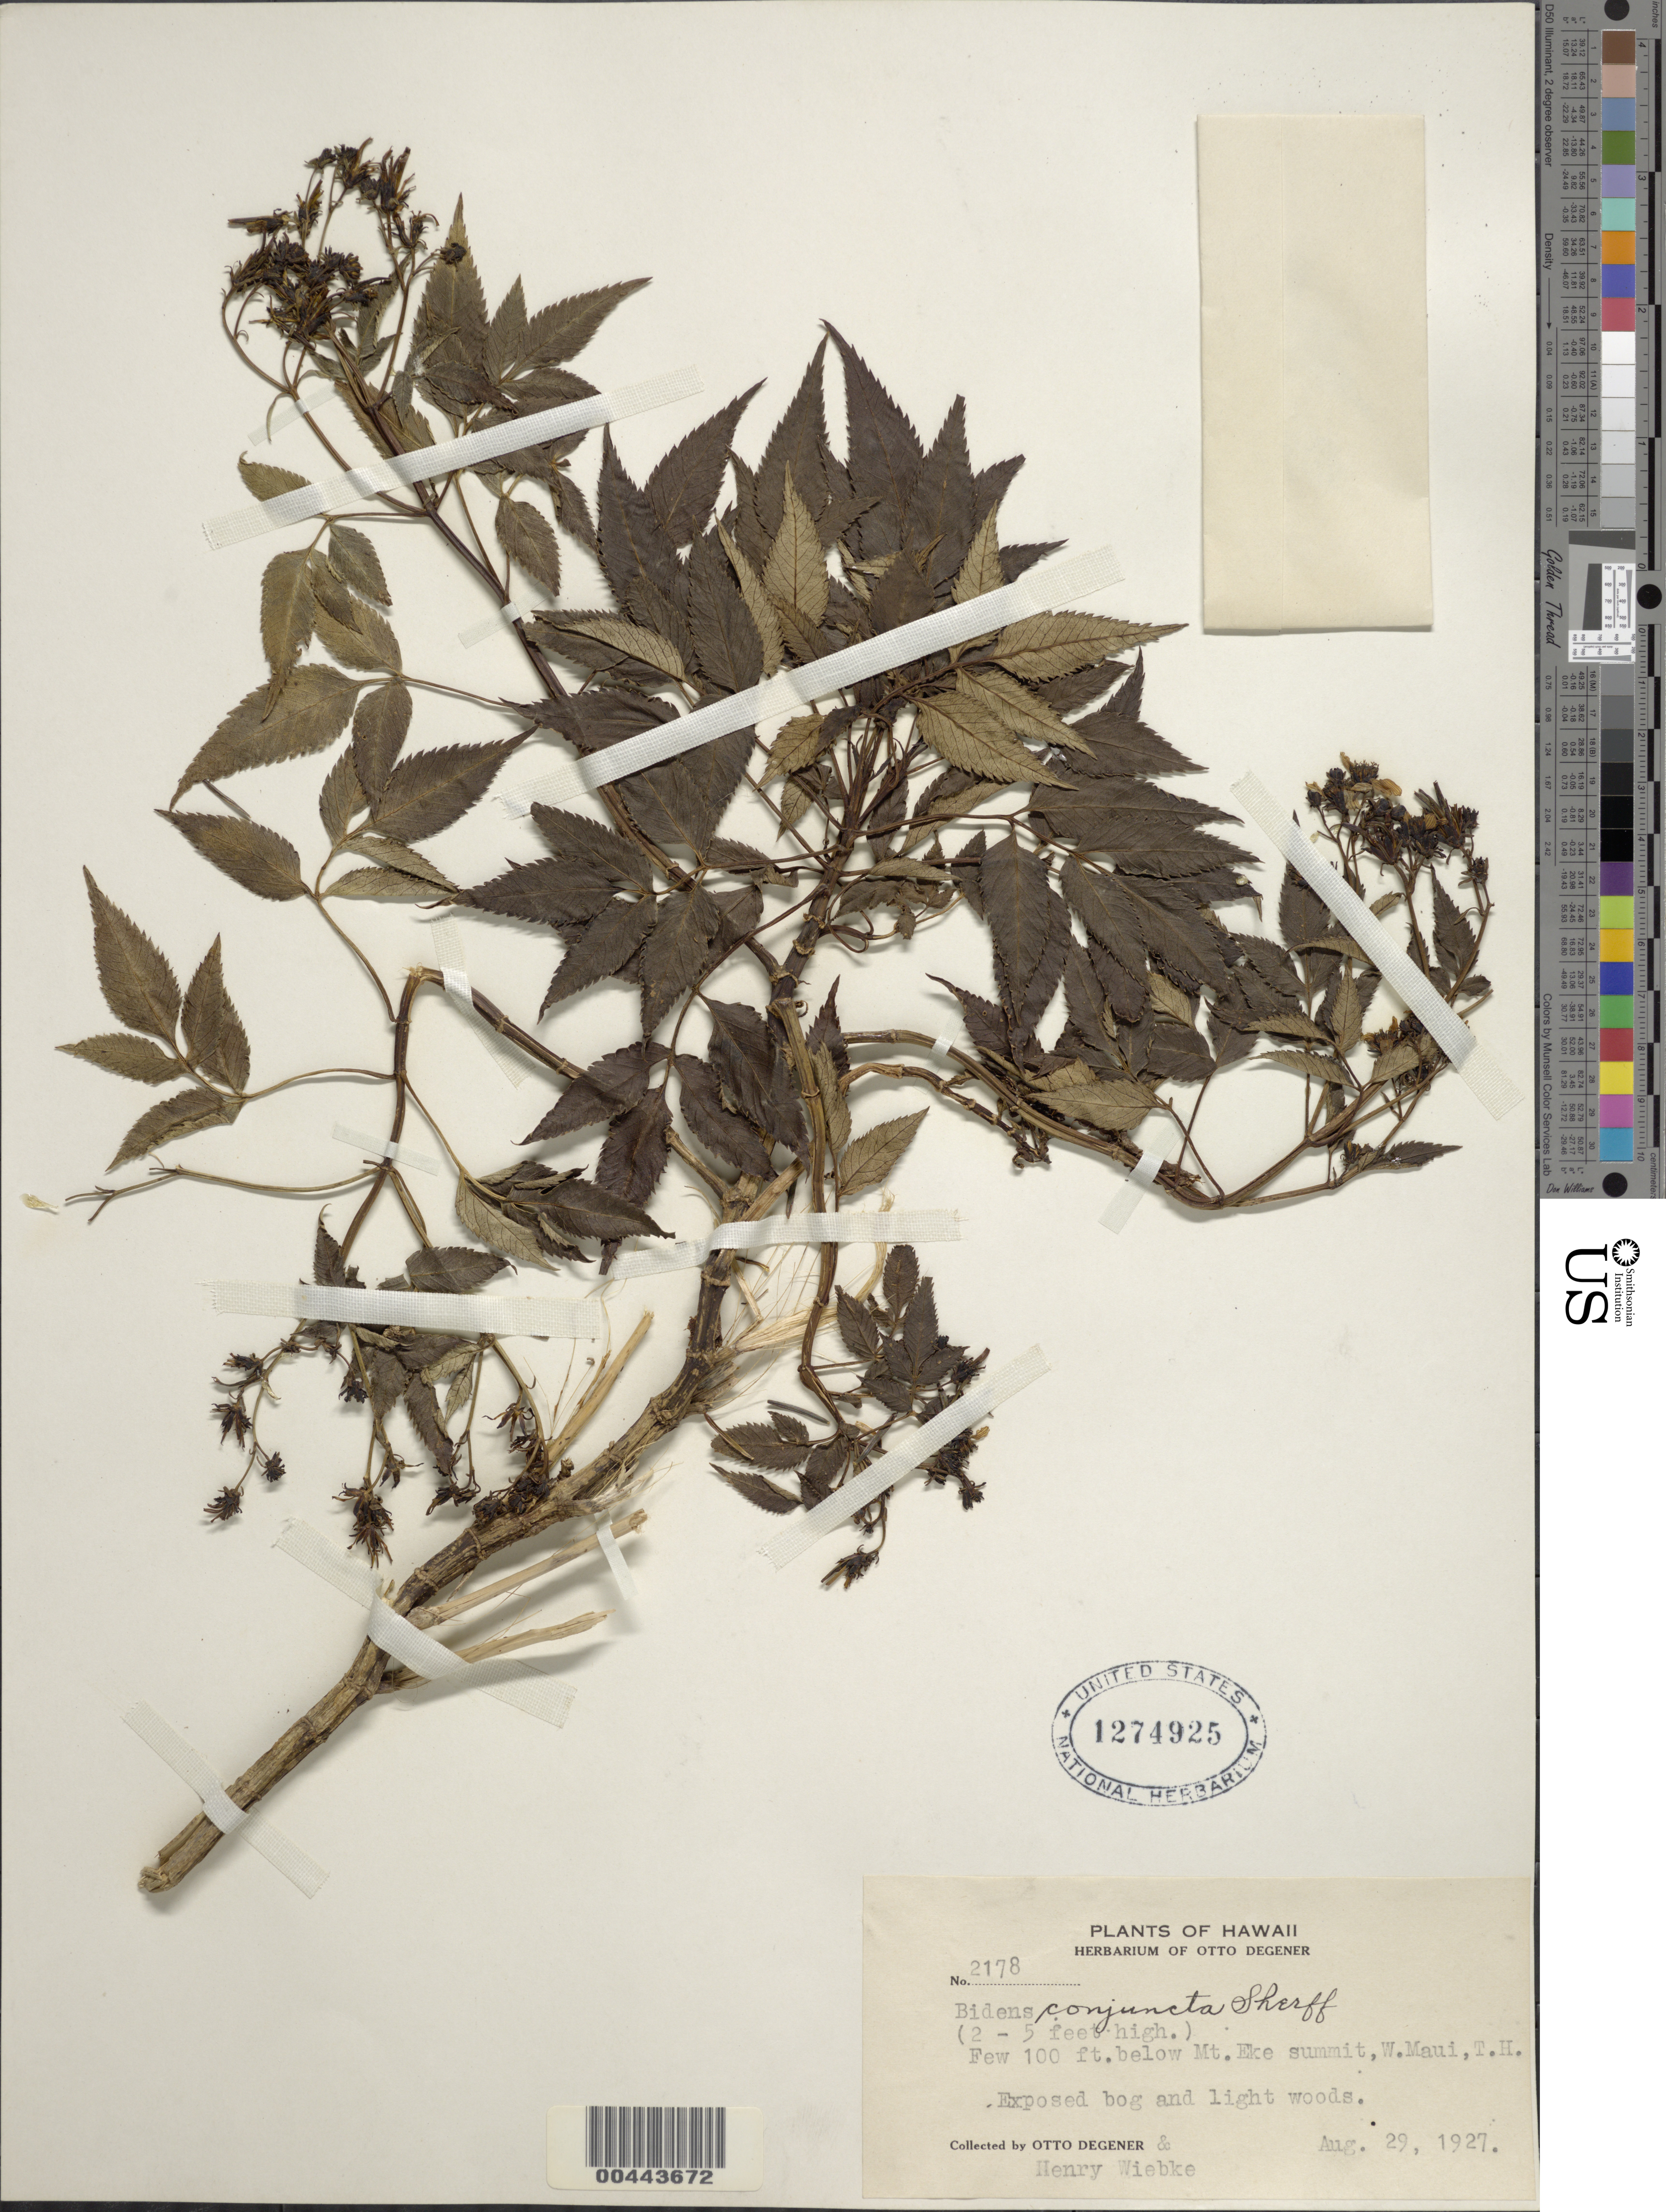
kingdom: Plantae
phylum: Tracheophyta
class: Magnoliopsida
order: Asterales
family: Asteraceae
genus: Bidens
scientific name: Bidens conjuncta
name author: Sherff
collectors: O. Degener & H. Wiebke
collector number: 2178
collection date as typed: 29 Aug 1927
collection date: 1927-08-29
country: United States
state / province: Hawaii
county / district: Maui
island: Maui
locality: Below Mount Eke summit, W Maui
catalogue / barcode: US 1274925